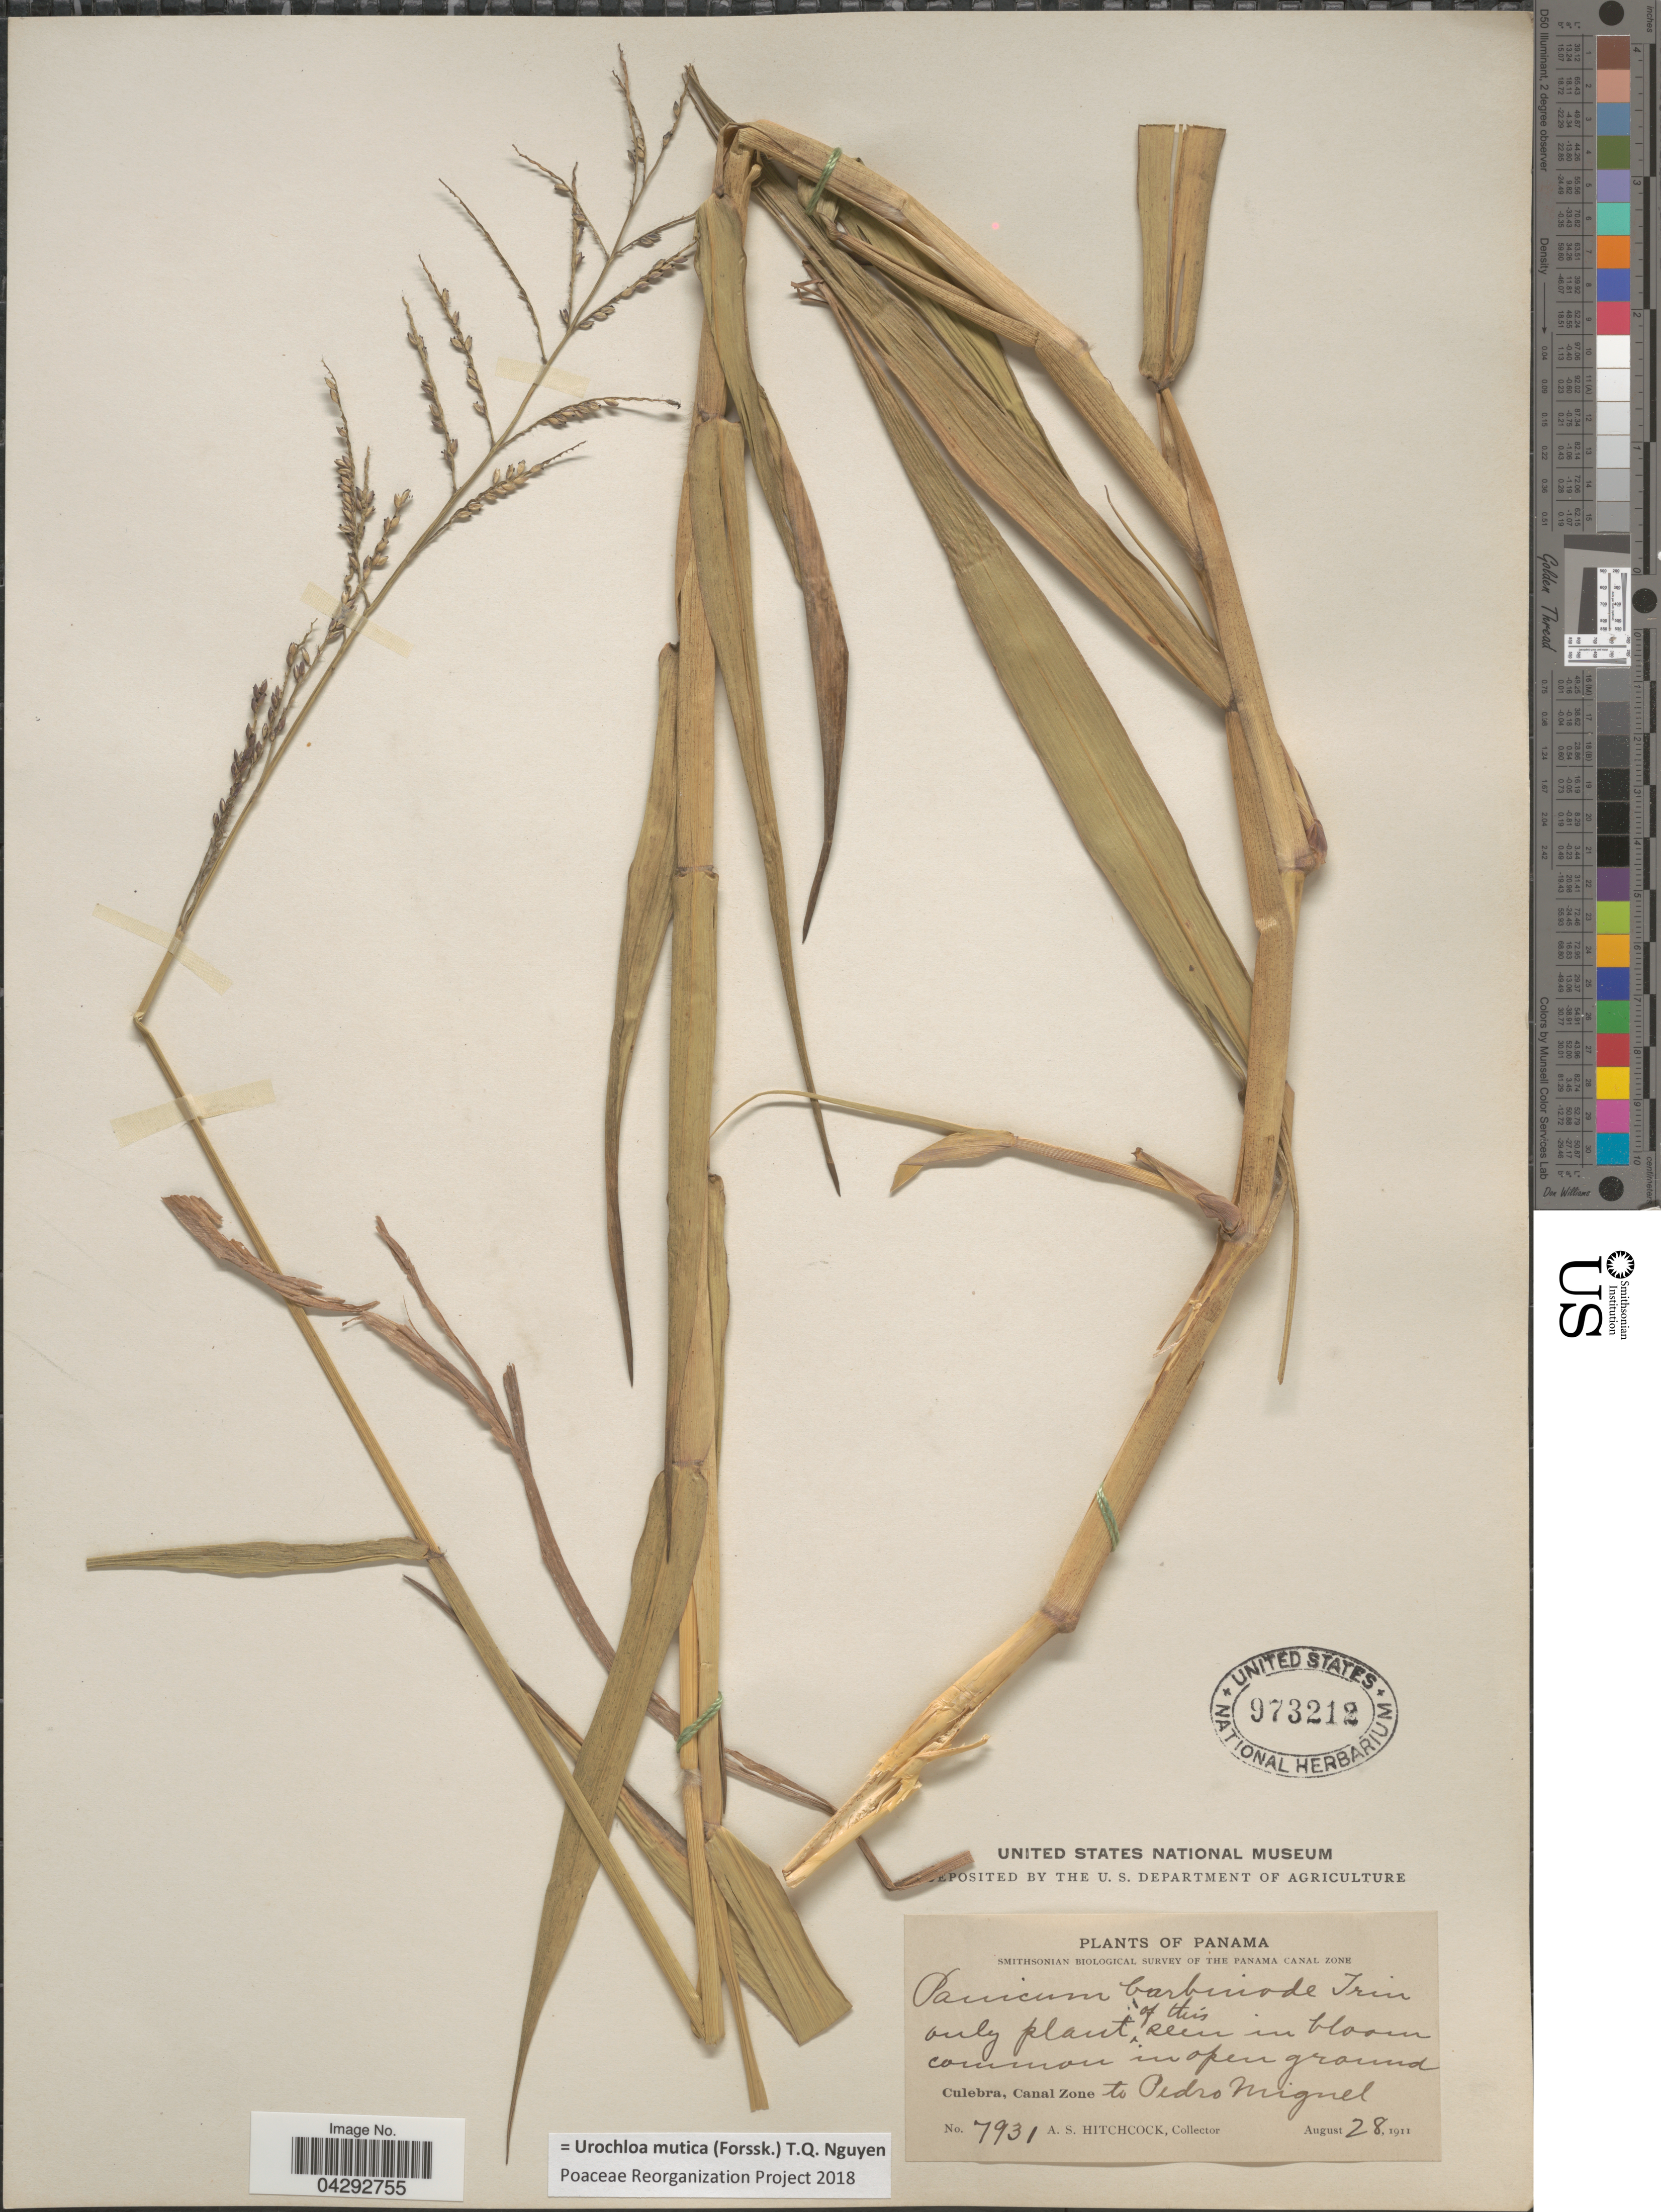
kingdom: Plantae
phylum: Tracheophyta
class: Liliopsida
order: Poales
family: Poaceae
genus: Urochloa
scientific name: Urochloa mutica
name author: (Forssk.) T.Q. Nguyen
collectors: A. S. Hitchcock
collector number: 7931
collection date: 1911-08-28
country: Panama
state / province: Colón / Panamá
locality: Smithsonian Biological Survey. Culebra, Canal Zone to Pedro Miguel.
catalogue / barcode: US 973212